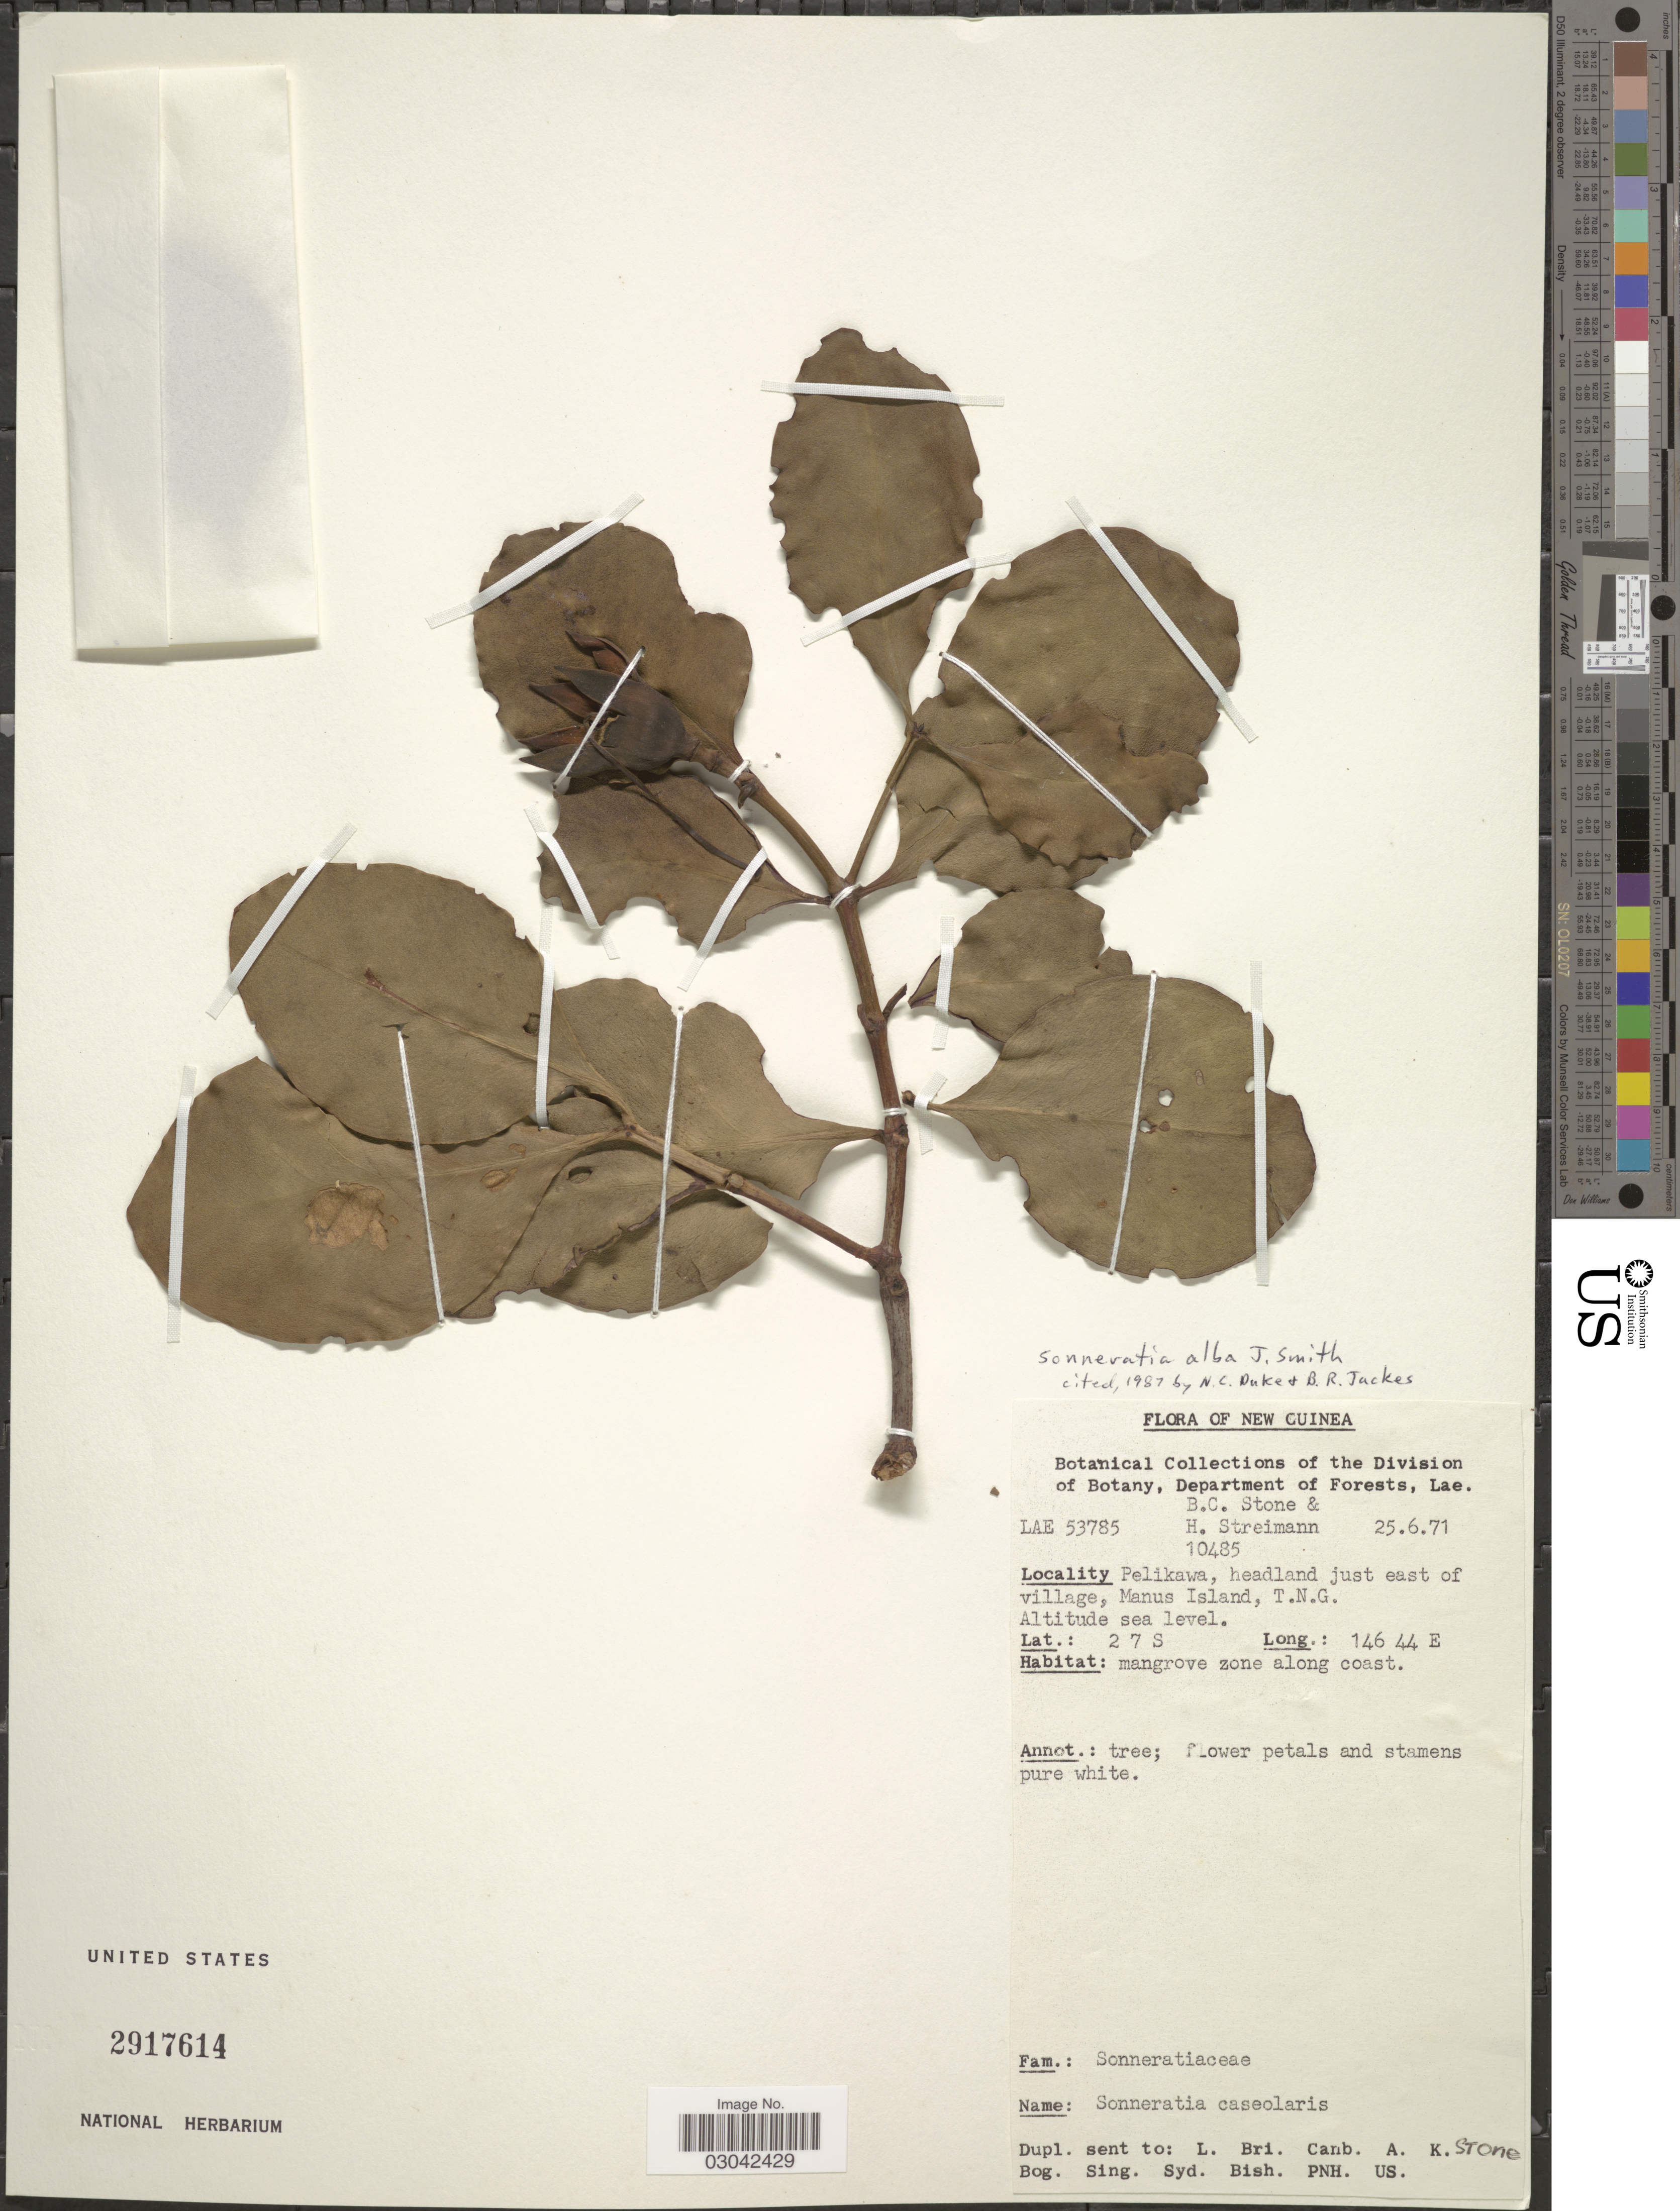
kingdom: Plantae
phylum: Tracheophyta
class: Magnoliopsida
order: Myrtales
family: Lythraceae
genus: Sonneratia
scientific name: Sonneratia alba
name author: Sm.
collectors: B. C. Stone & H. Streimann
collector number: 10485/LAE53785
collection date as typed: Transcribed d/m/y: 25/6/71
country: Papua New Guinea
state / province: Manus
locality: New Guinea. Pelikawa, headland just east of village, Manus Island, T.N.G.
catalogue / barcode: US 2917614